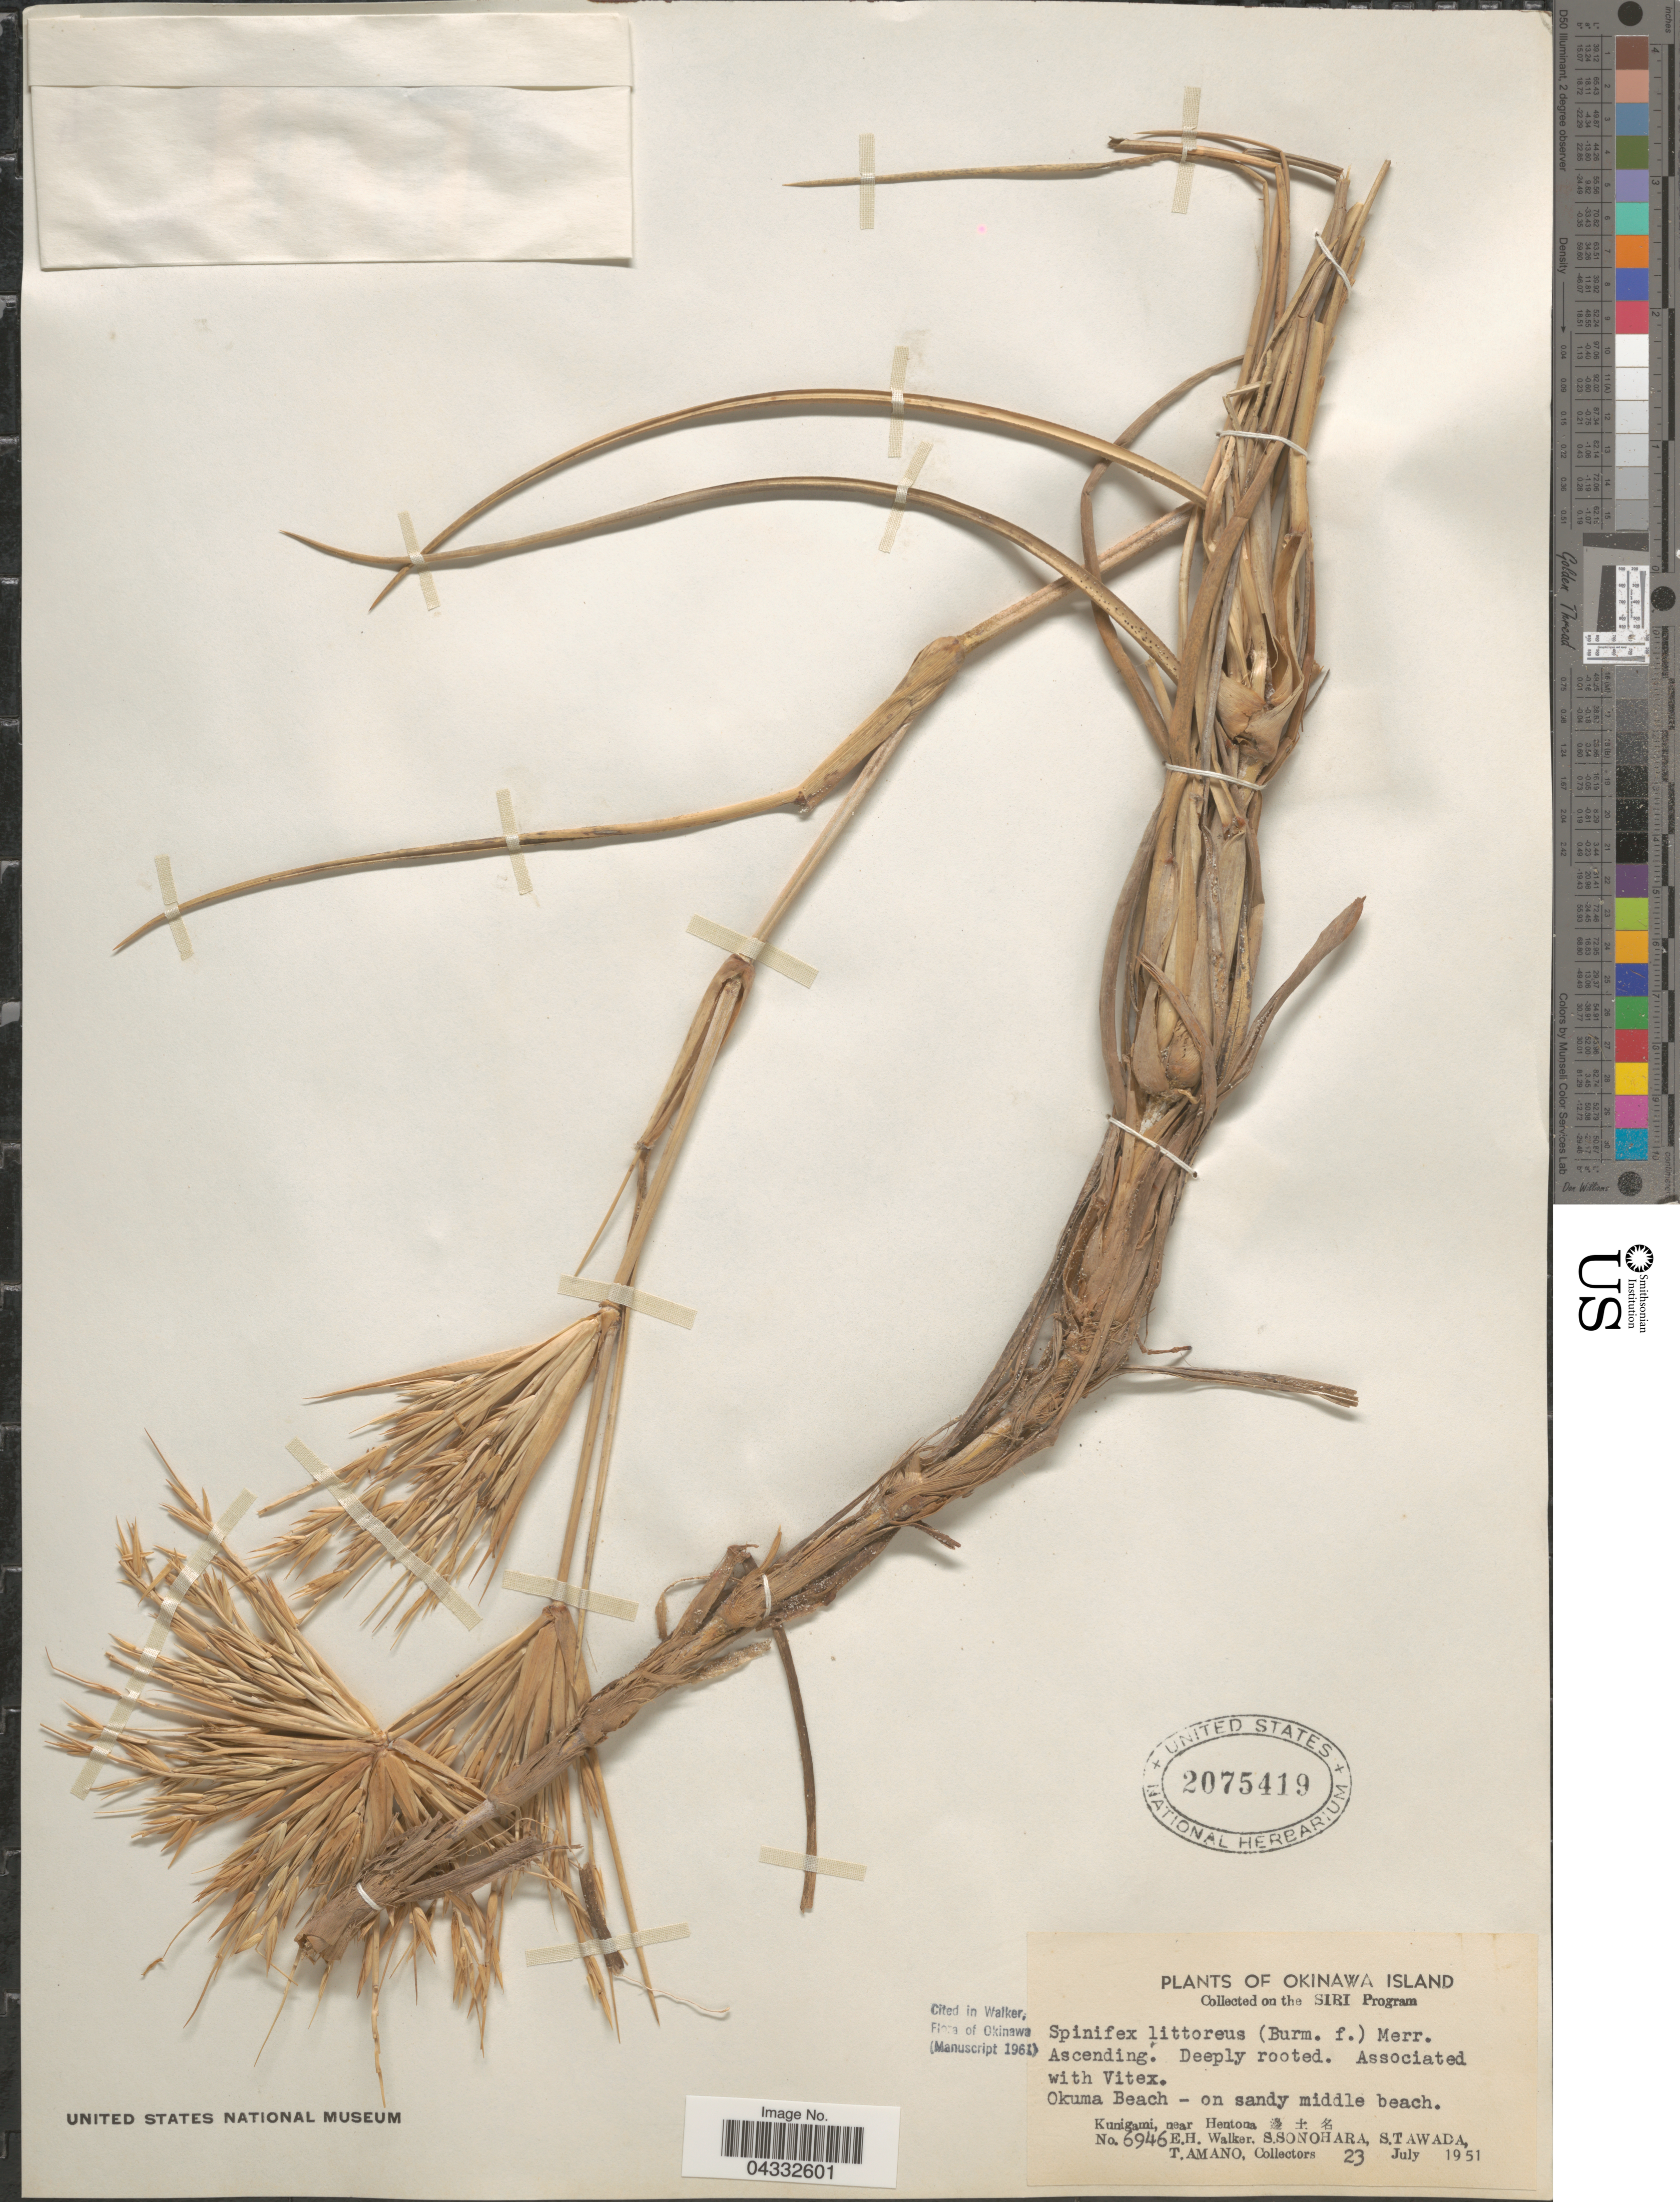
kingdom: Plantae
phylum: Tracheophyta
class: Liliopsida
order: Poales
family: Poaceae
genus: Spinifex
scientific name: Spinifex littoreus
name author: (Burm. f.) Merr.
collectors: E. H. Walker, S. Sonohara, S. Tawada & T. Amano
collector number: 6946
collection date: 1951-07-23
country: Japan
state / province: Okinawa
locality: Okinawa Island. Okuma Beach - on sandy middle beach. Kunigami, near Hentona. X.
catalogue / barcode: US 2075419